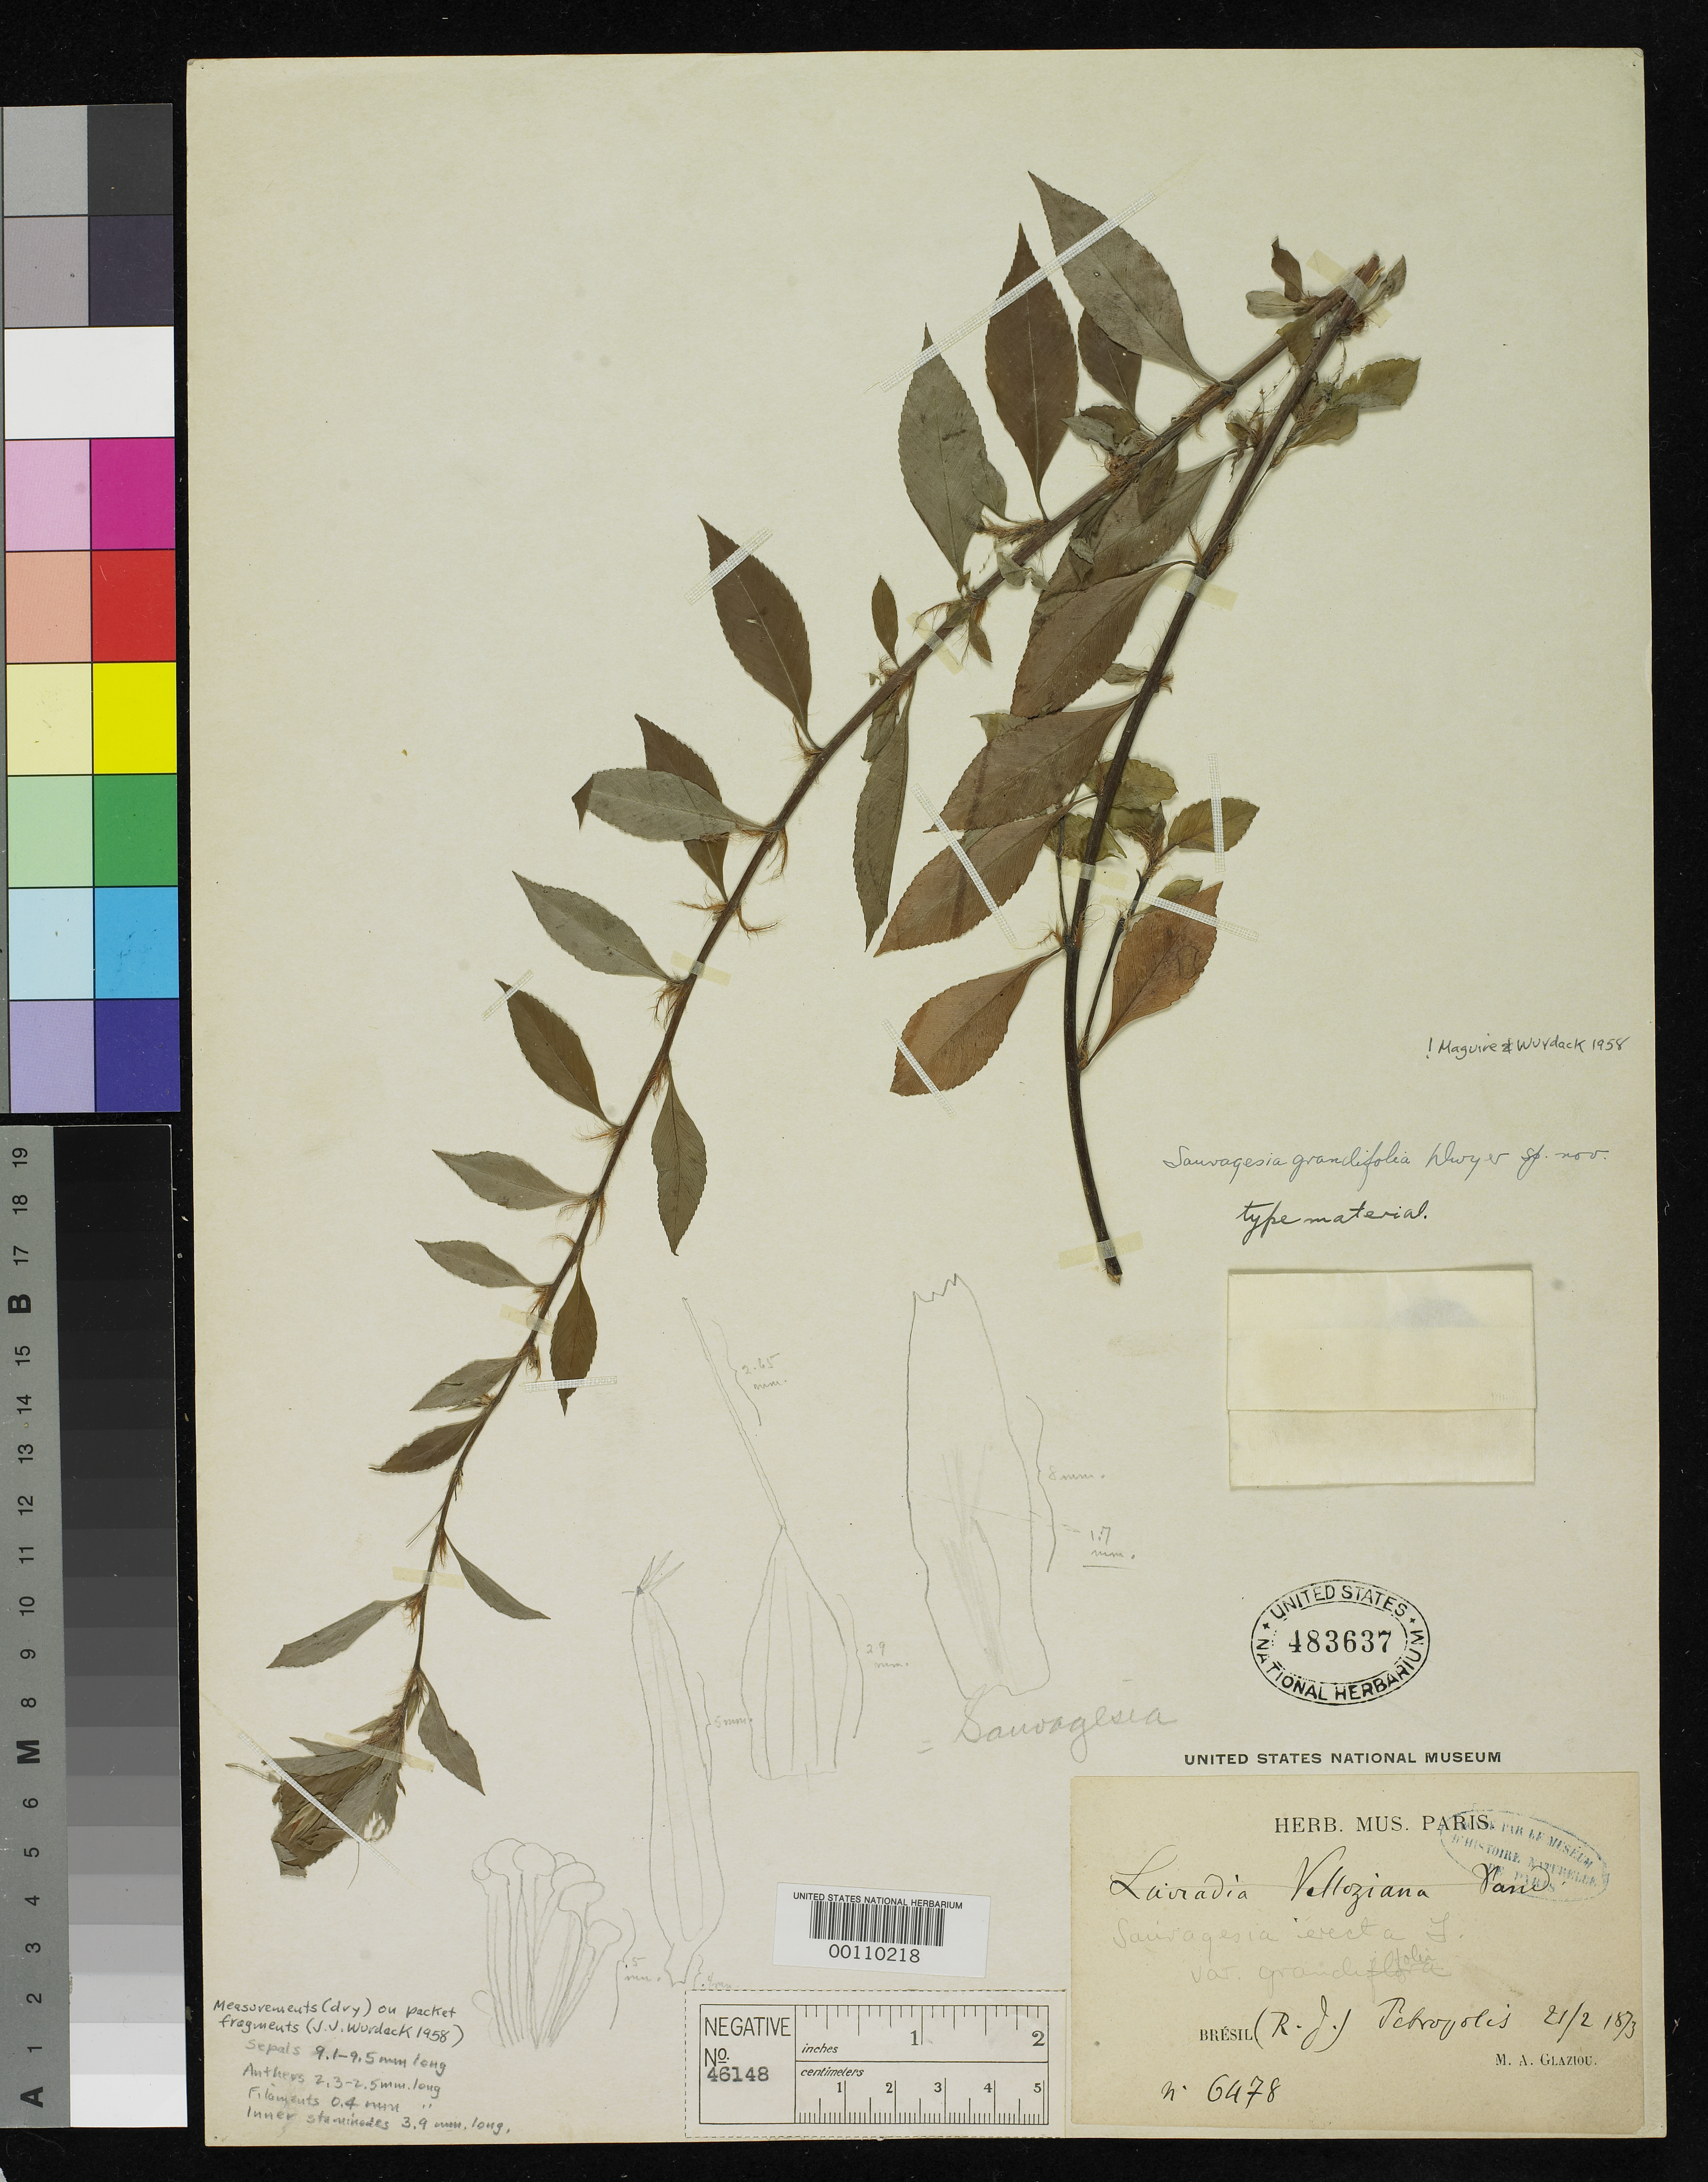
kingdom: Plantae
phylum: Tracheophyta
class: Magnoliopsida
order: Malpighiales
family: Ochnaceae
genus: Sauvagesia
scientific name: Sauvagesia grandifolia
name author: Dwyer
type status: Type Collection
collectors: A. F. M. Glaziou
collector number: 6478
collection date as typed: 21 Feb 1873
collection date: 1873-02-21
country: Brazil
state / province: Rio de Janeiro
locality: Petropolis.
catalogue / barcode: US 483637